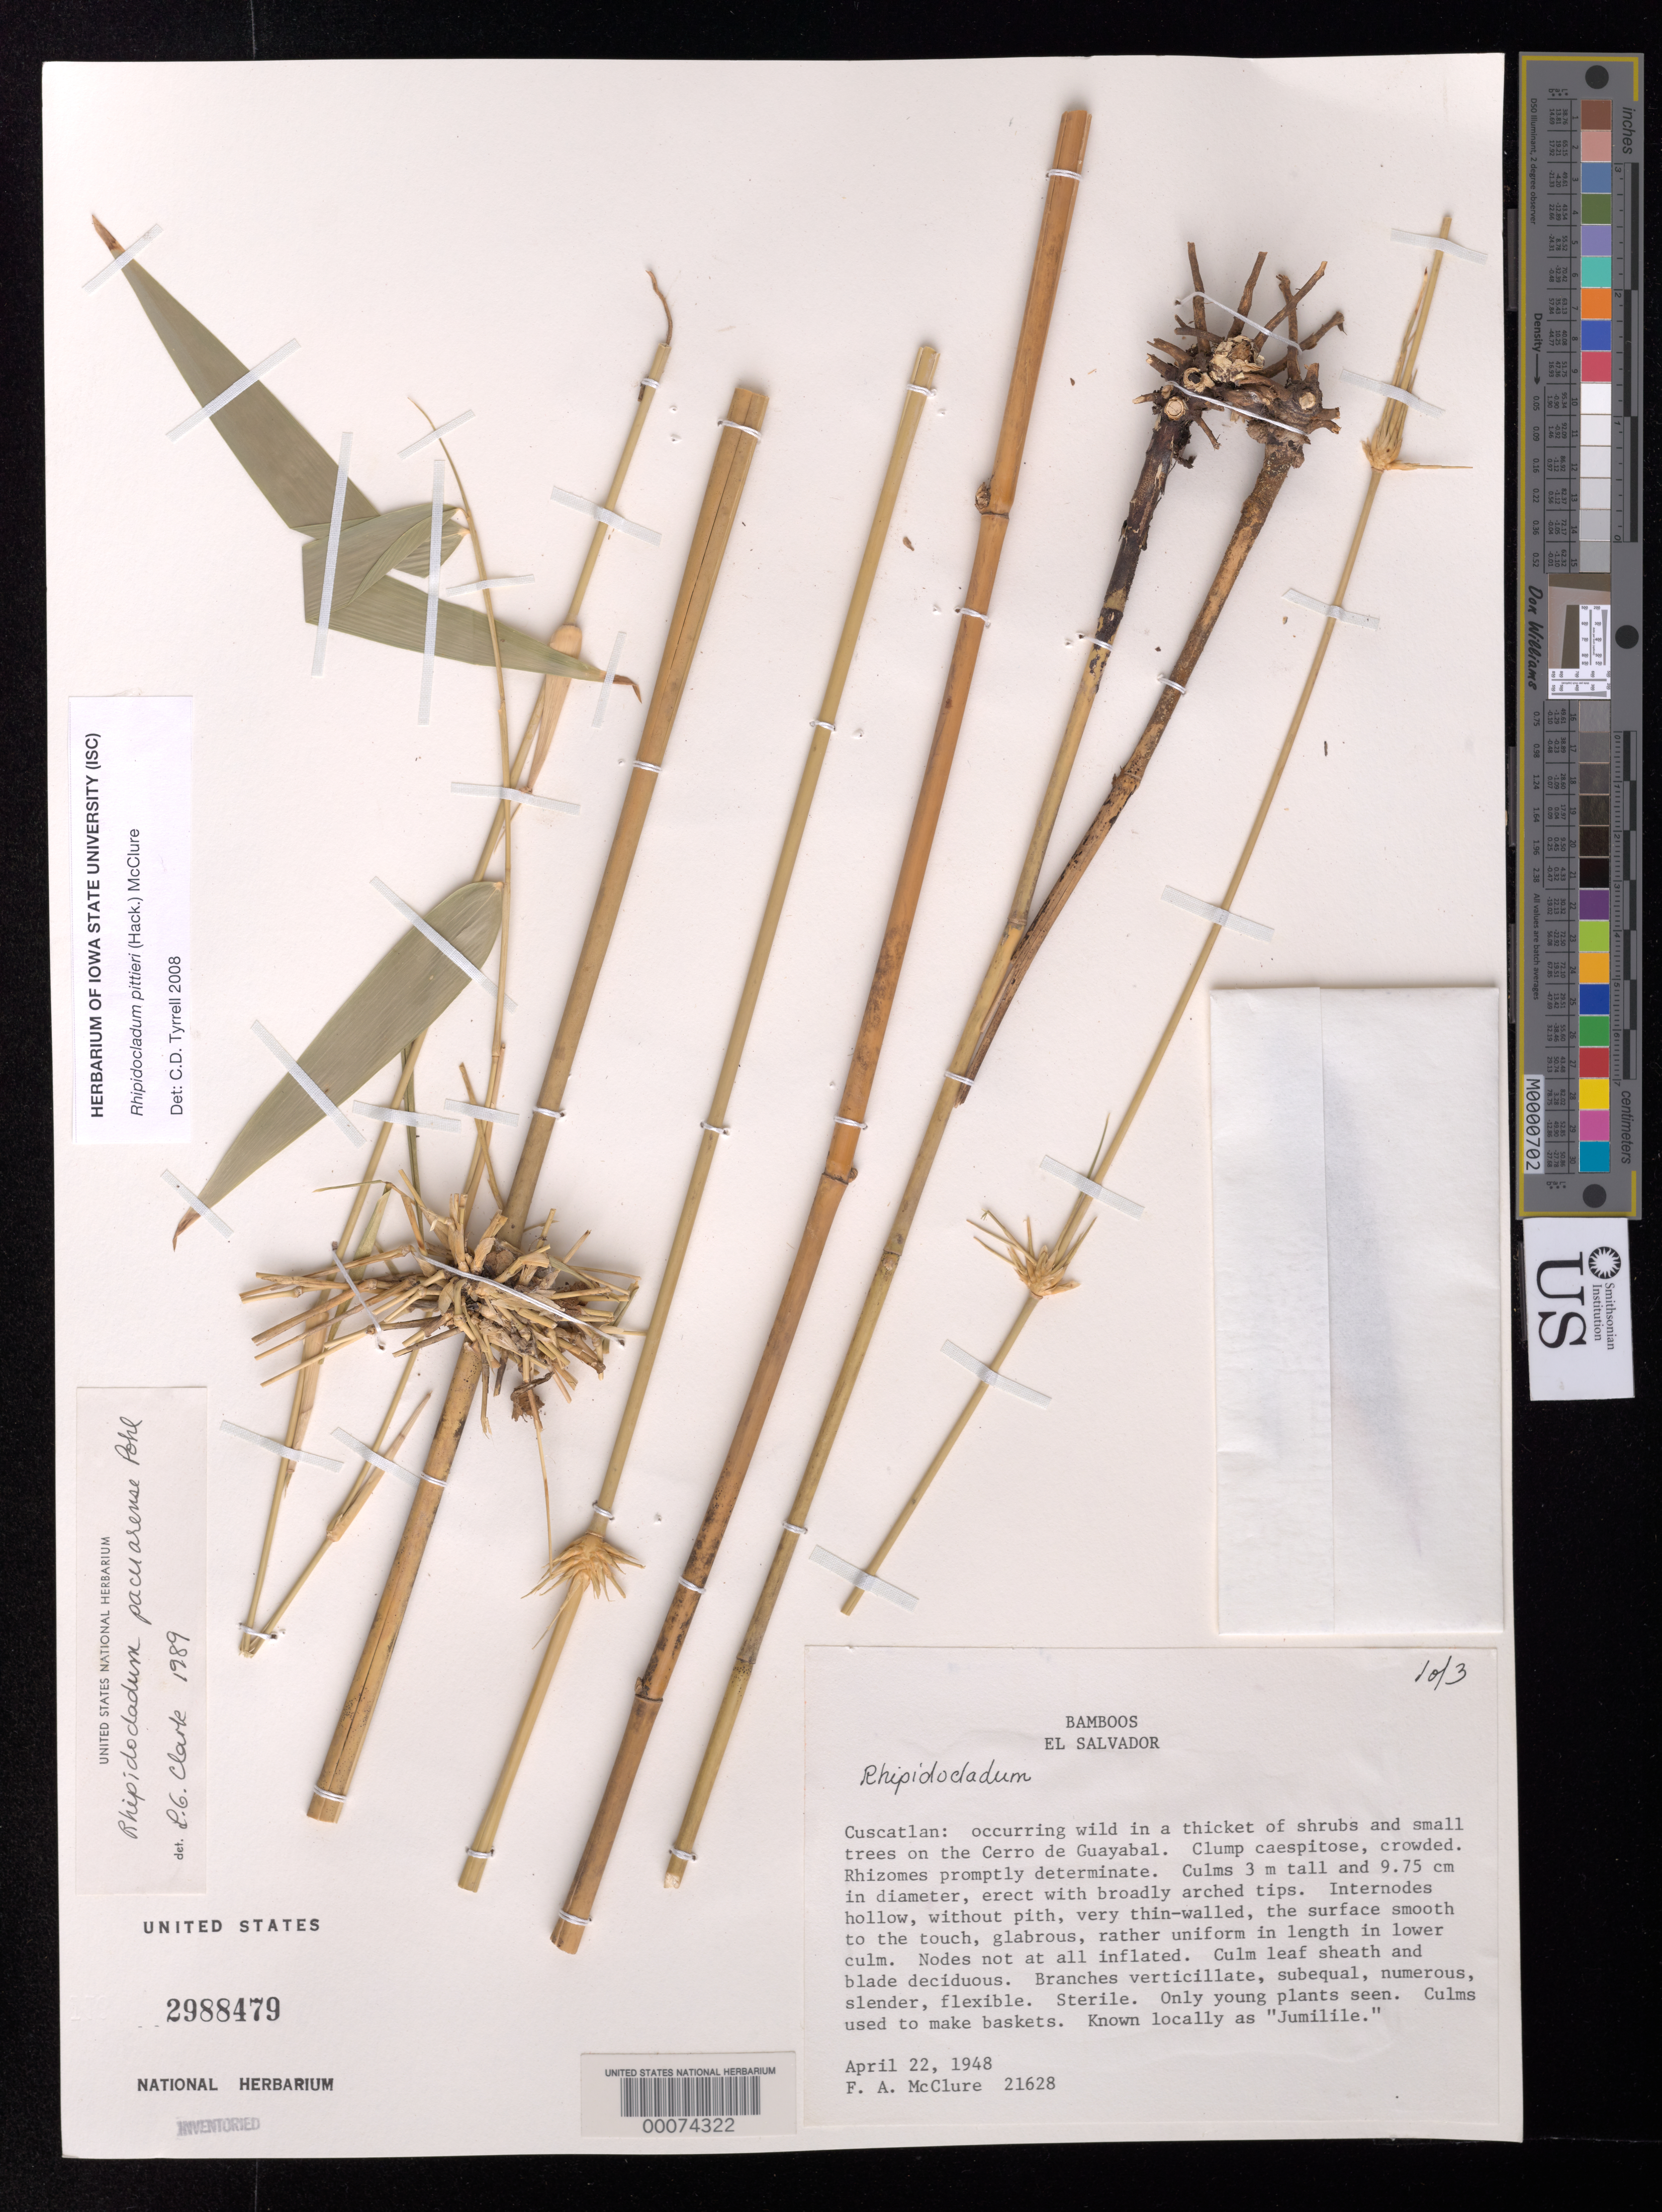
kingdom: Plantae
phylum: Tracheophyta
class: Liliopsida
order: Poales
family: Poaceae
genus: Rhipidocladum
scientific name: Rhipidocladum pittieri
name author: (J. Hack.) McClure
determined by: Tyrrell, Christopher D., (MIL), Milwaukee Public Museum (UNITED STATES)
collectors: F. A. McClure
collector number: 21628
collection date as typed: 22 Apr 1948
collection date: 1948-04-22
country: El Salvador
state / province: Cuscatlán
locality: Cerro do Guayabal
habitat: occurring wild in a thicket of shrubs anad small trees on the Cerro de Guayabal.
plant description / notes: Culms used to make baskets. Known locally as "Jumilile"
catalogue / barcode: US 2988479